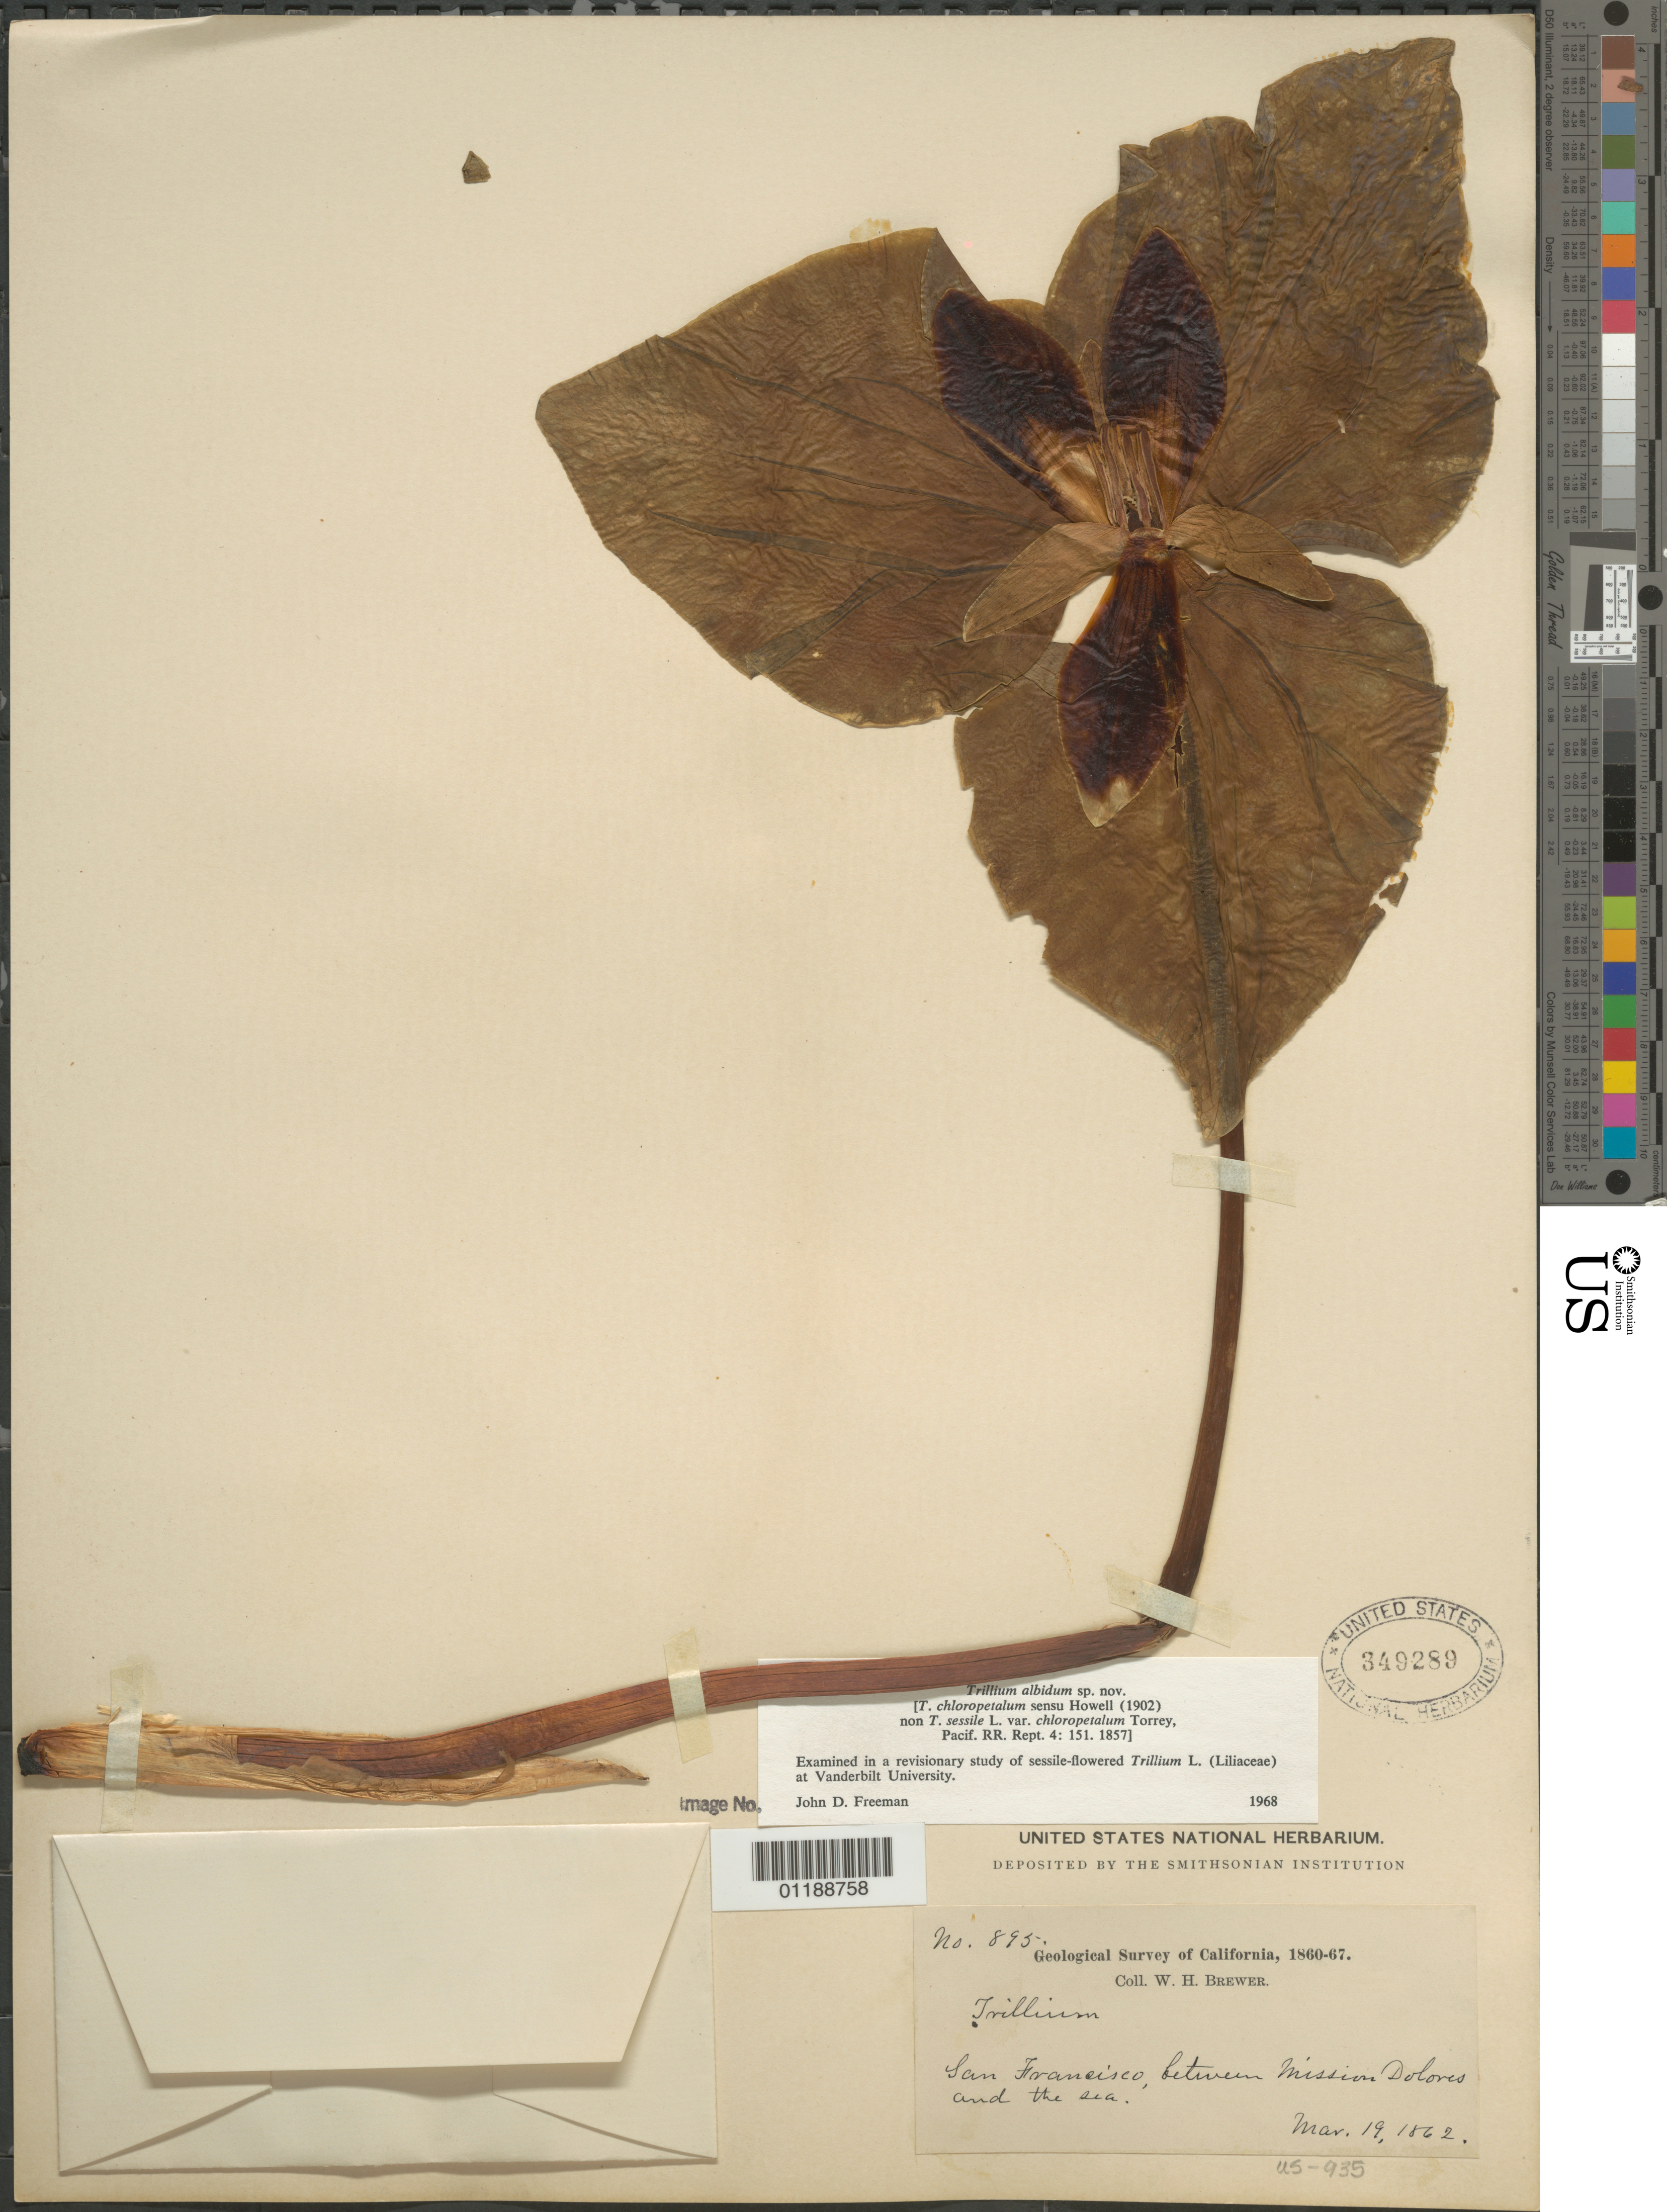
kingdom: Plantae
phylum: Tracheophyta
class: Liliopsida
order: Liliales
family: Melanthiaceae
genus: Trillium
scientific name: Trillium albidum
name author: J. D. Freeman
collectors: W. H. Brewer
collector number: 895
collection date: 1862-03-28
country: United States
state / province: California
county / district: Marin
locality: Summit of Mount Tamalpais.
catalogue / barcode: US 349289